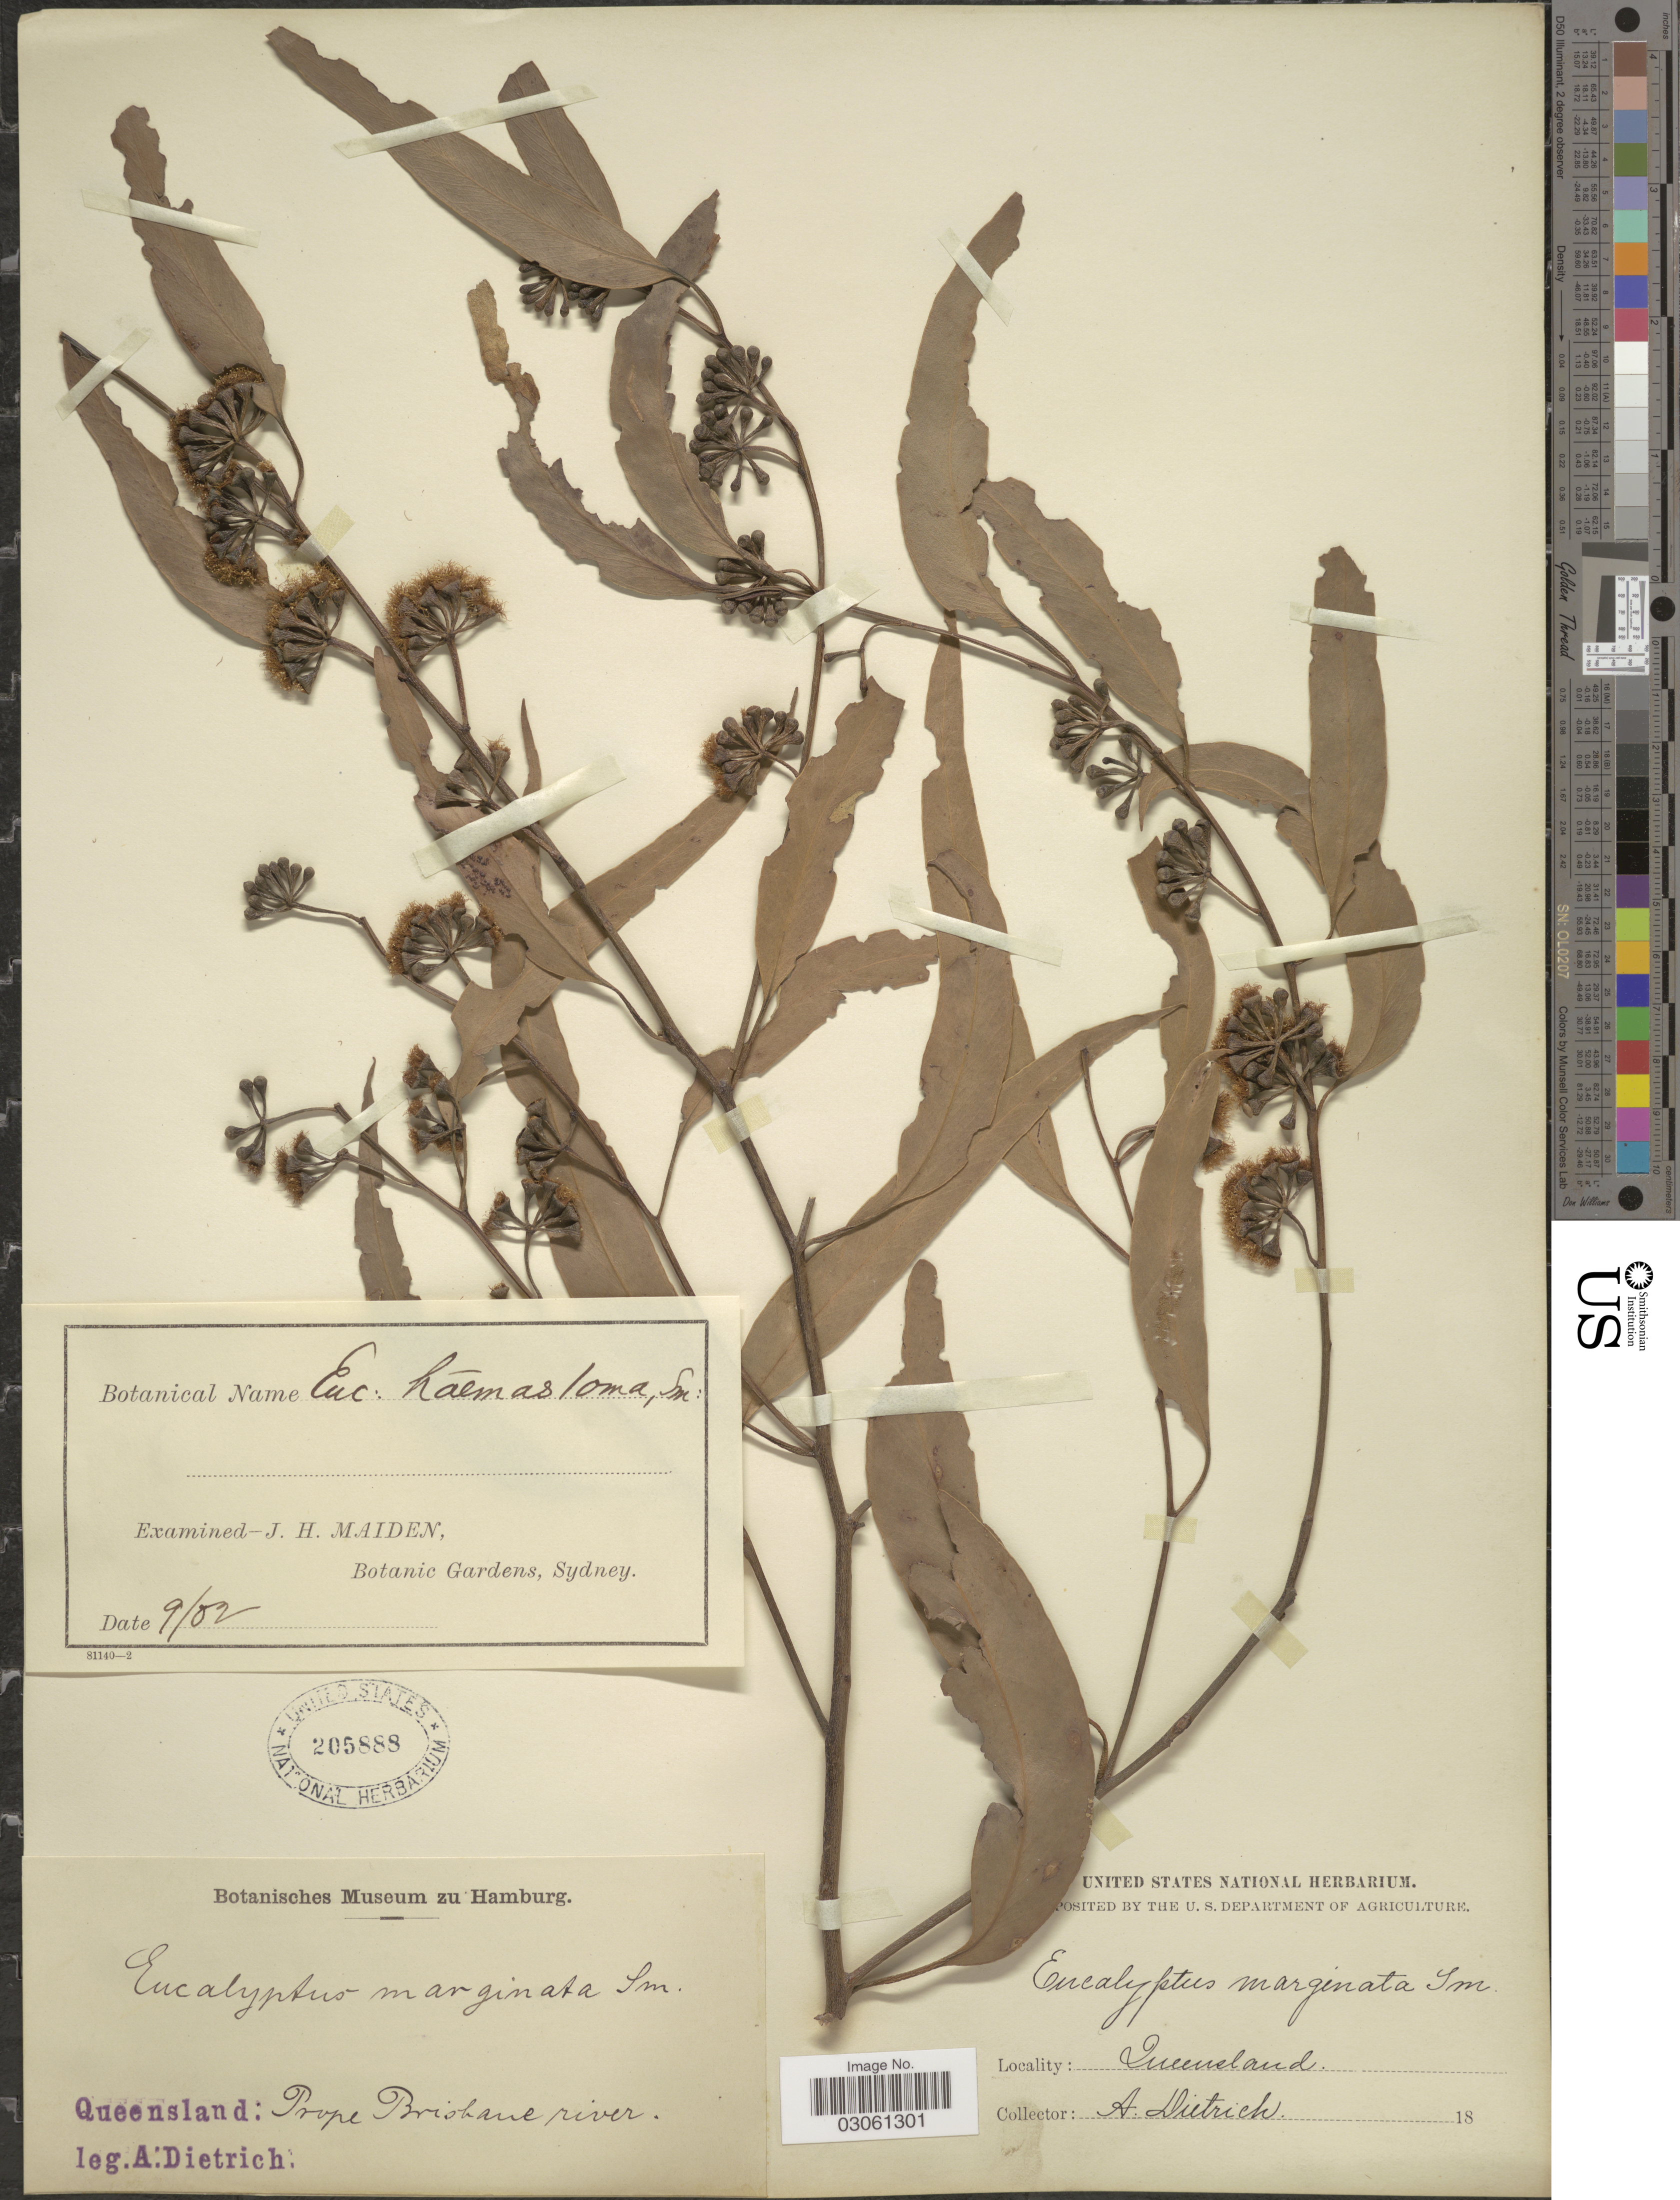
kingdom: Plantae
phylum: Tracheophyta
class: Magnoliopsida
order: Myrtales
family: Myrtaceae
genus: Eucalyptus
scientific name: Eucalyptus haemastoma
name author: Sm.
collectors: A. Dietrich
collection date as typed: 18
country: Australia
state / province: Queensland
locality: Prope Brishane river.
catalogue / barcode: US 205888